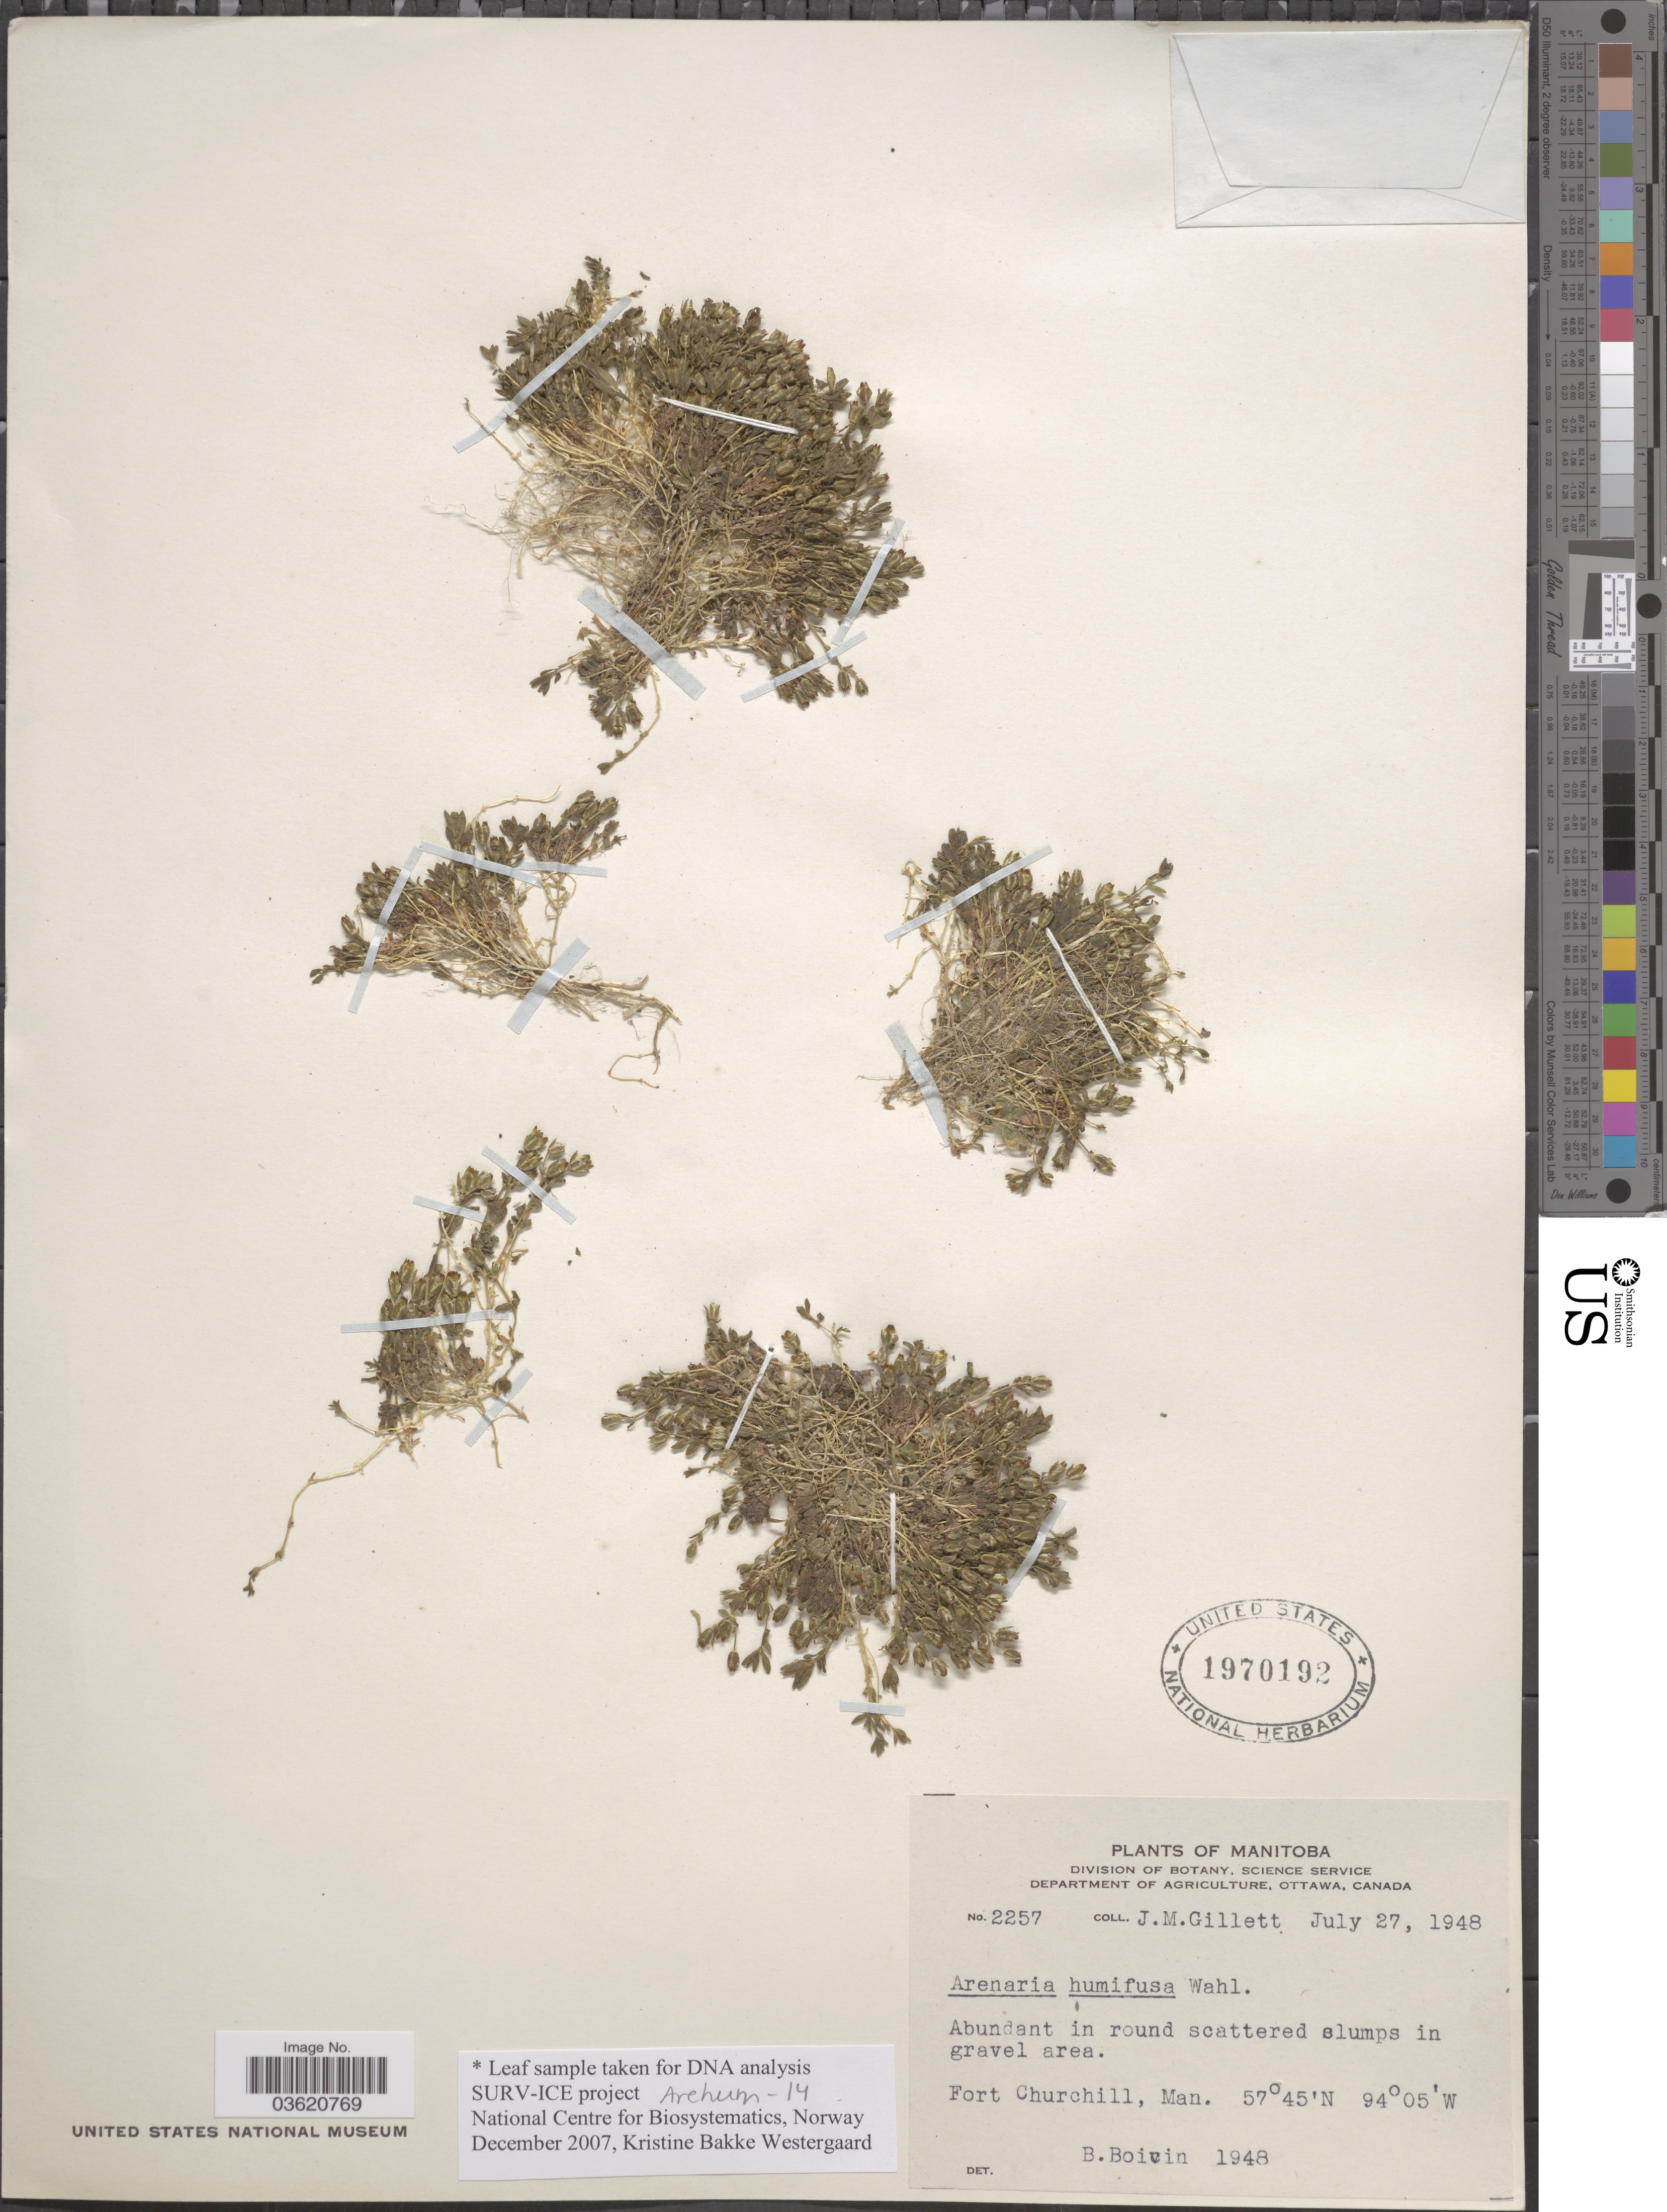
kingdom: Plantae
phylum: Tracheophyta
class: Magnoliopsida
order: Caryophyllales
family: Caryophyllaceae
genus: Arenaria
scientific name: Arenaria humifusa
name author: Wahlenb.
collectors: J. M. Gillett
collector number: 2257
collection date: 1948-07-27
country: Canada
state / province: Manitoba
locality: Fort Churchill.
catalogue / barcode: US 1970192